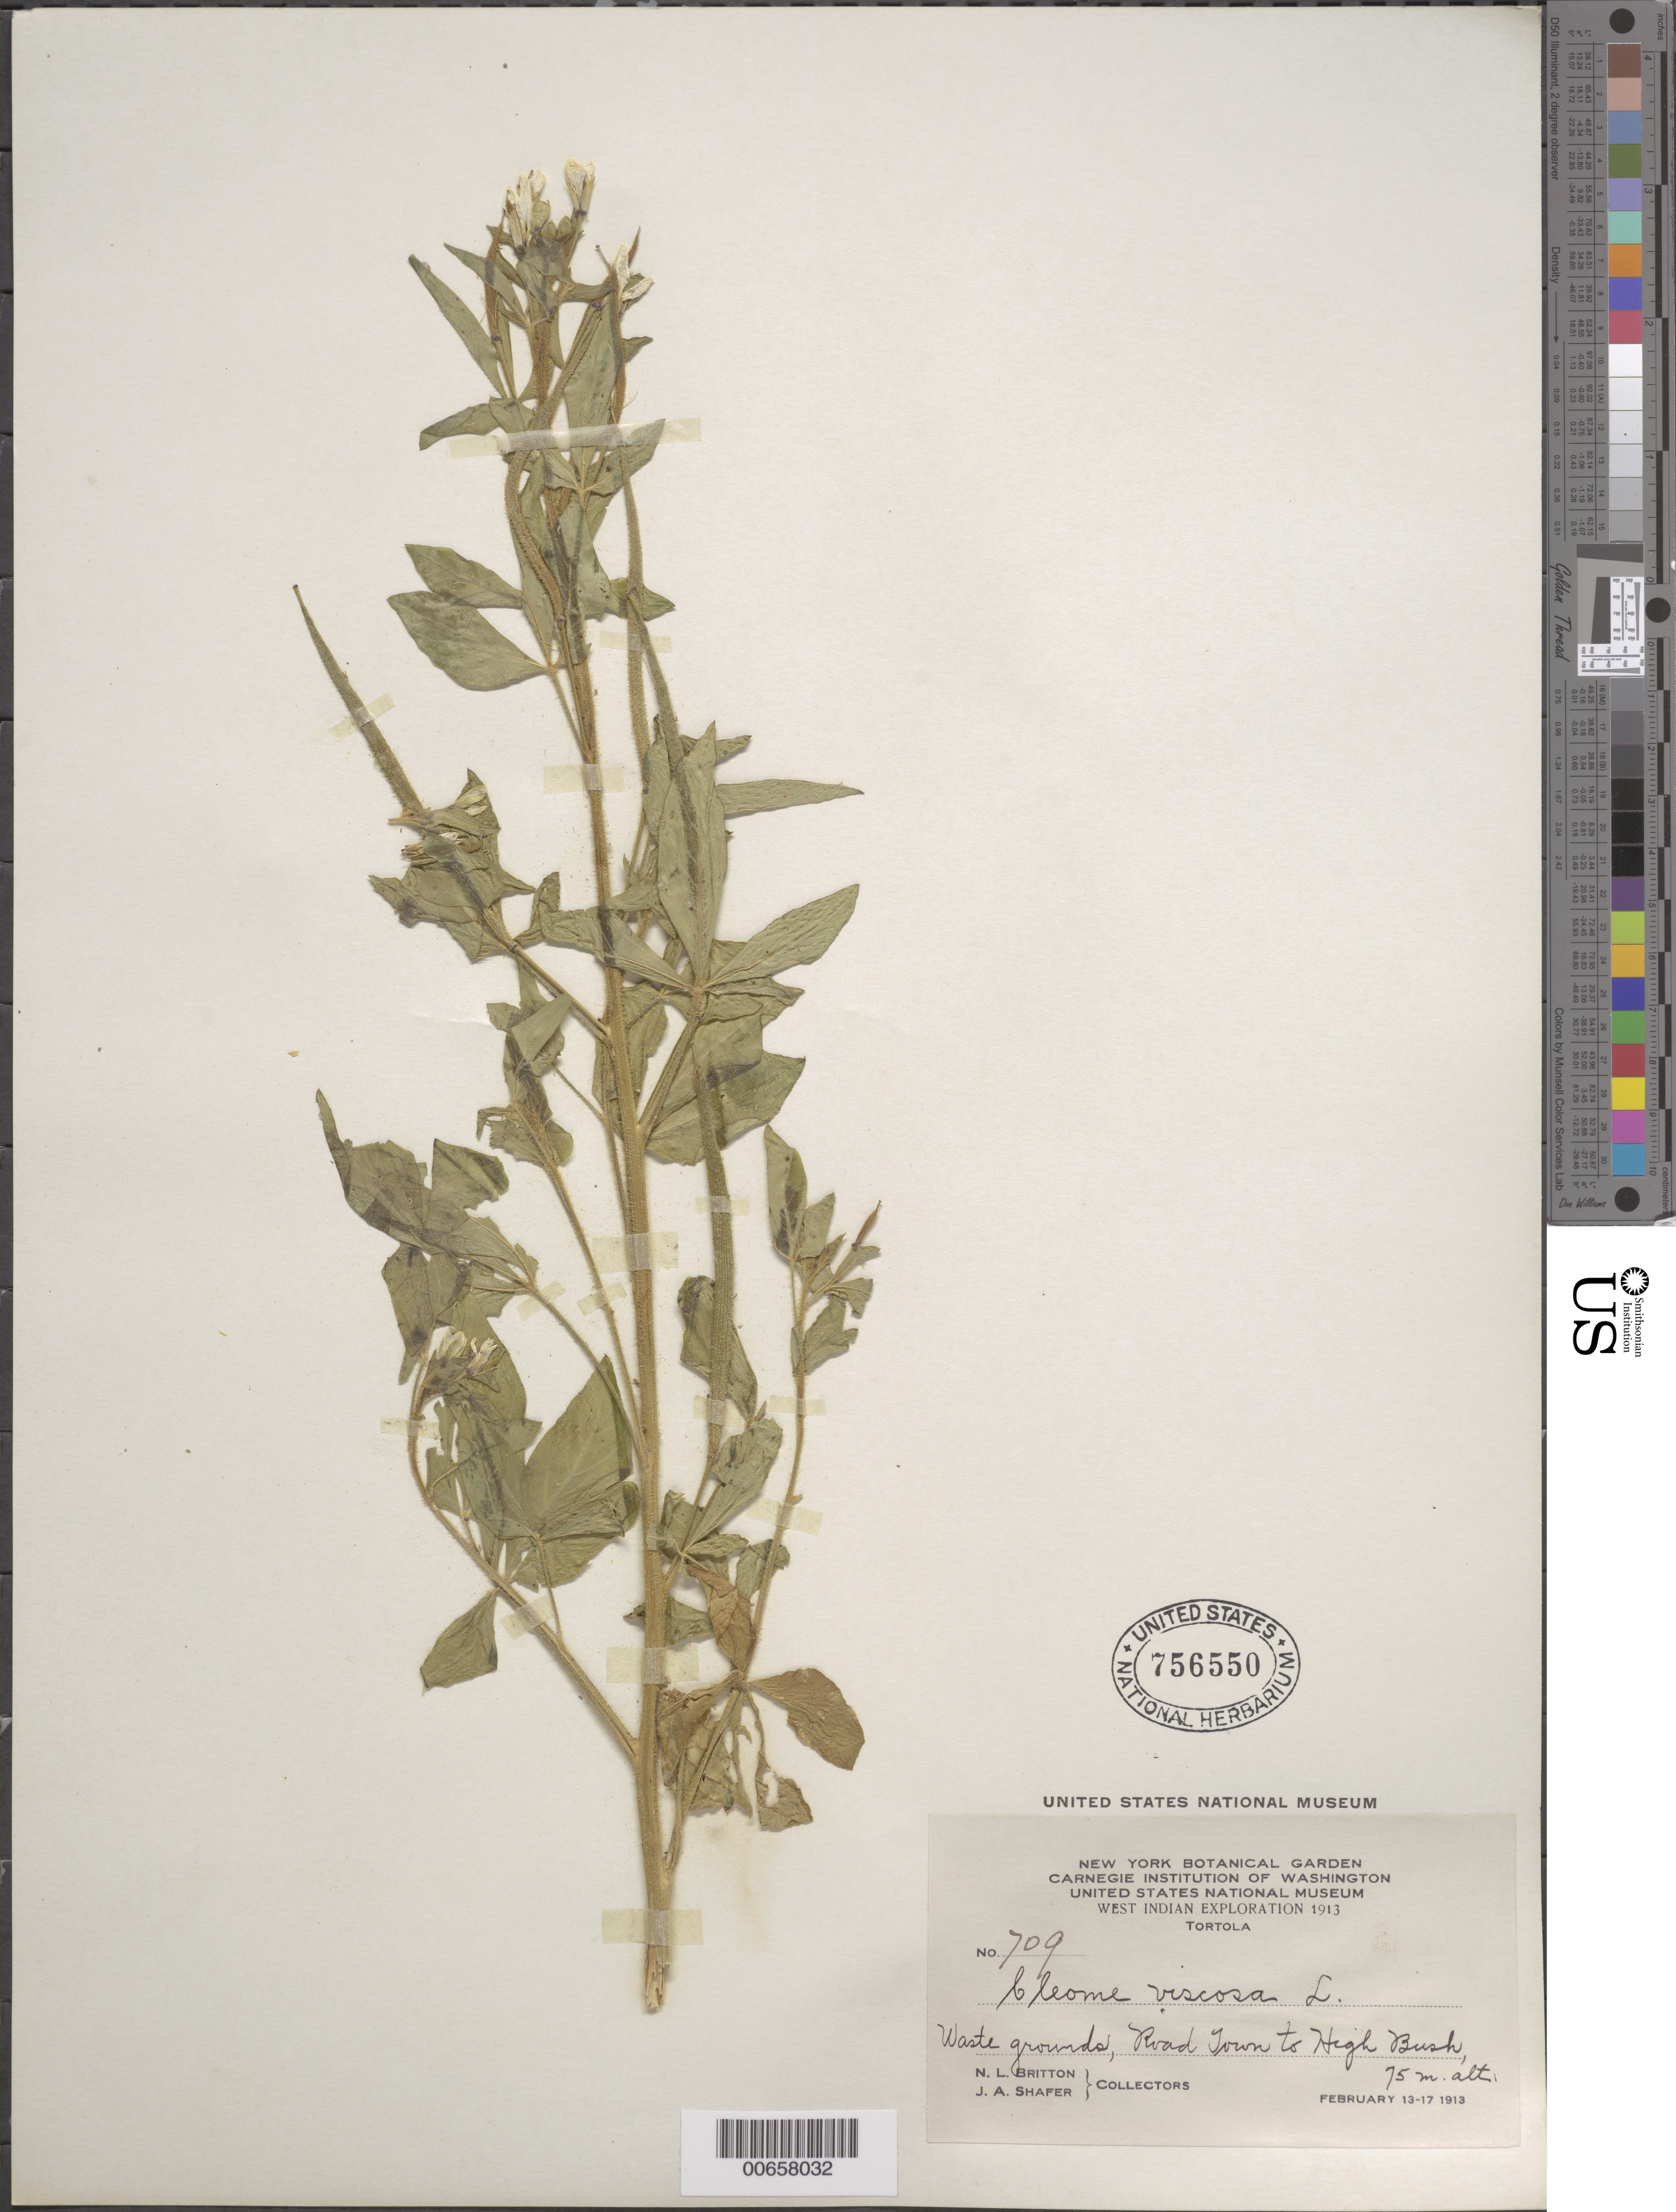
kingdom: Plantae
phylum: Tracheophyta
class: Magnoliopsida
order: Brassicales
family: Cleomaceae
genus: Arivela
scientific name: Arivela viscosa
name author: (L.) Raf.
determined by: Strong, M. T., (US), Smithsonian Institution - National Museum of Natural History (UNITED STATES)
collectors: N. Britton & J. A. Shafer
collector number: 709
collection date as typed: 13 Feb 1913 to 17 Feb 1913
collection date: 1913-02-13/1913-02-17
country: British Virgin Islands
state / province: Tortola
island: Tortola Island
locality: Road Town to High Bush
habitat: Waste ground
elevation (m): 75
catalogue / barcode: US 756550